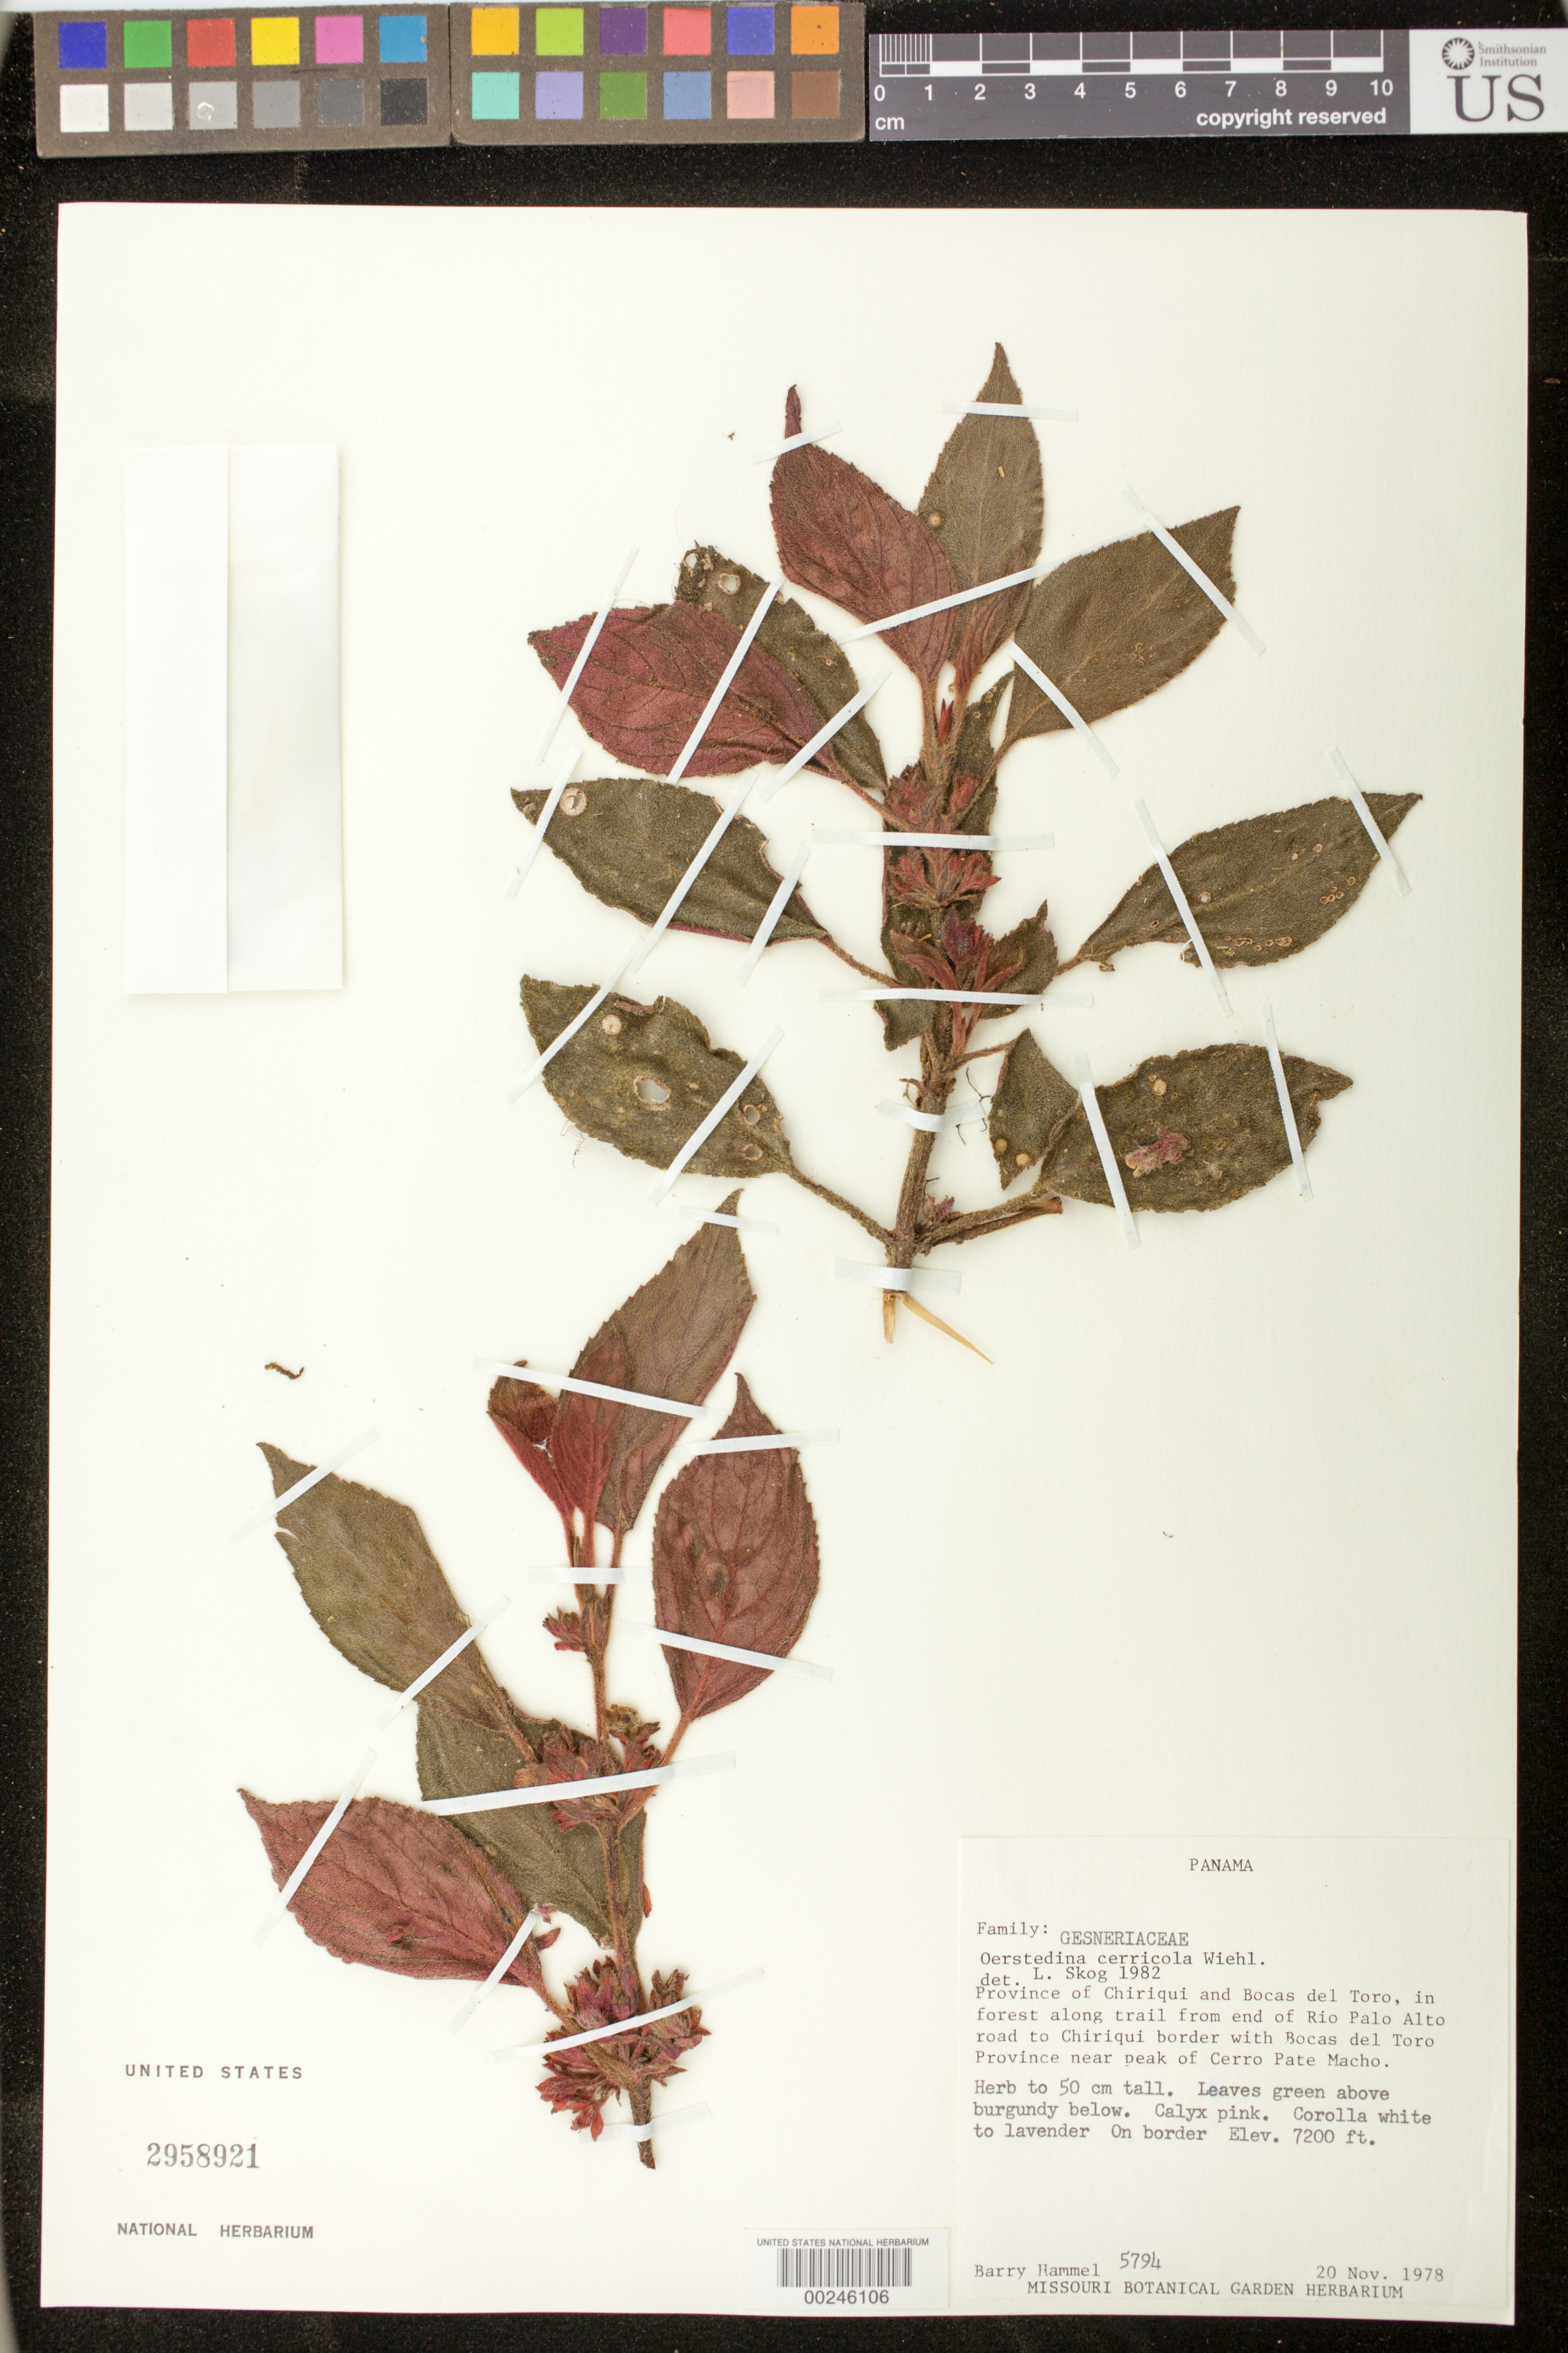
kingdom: Plantae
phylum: Tracheophyta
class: Magnoliopsida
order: Lamiales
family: Gesneriaceae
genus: Oerstedina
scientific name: Oerstedina cerricola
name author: Wiehler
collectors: B. Hammel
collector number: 5794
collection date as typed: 20 Nov 1978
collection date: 1978-11-20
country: Panama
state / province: Bocas del Toro / Chiriquí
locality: Trail from end of Rio Palo Alto rd to Chiriqui border with Bocas del Toro province near peak of Cerro Pate Macho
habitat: In forest along trail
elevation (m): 2195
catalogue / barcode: US 2958921